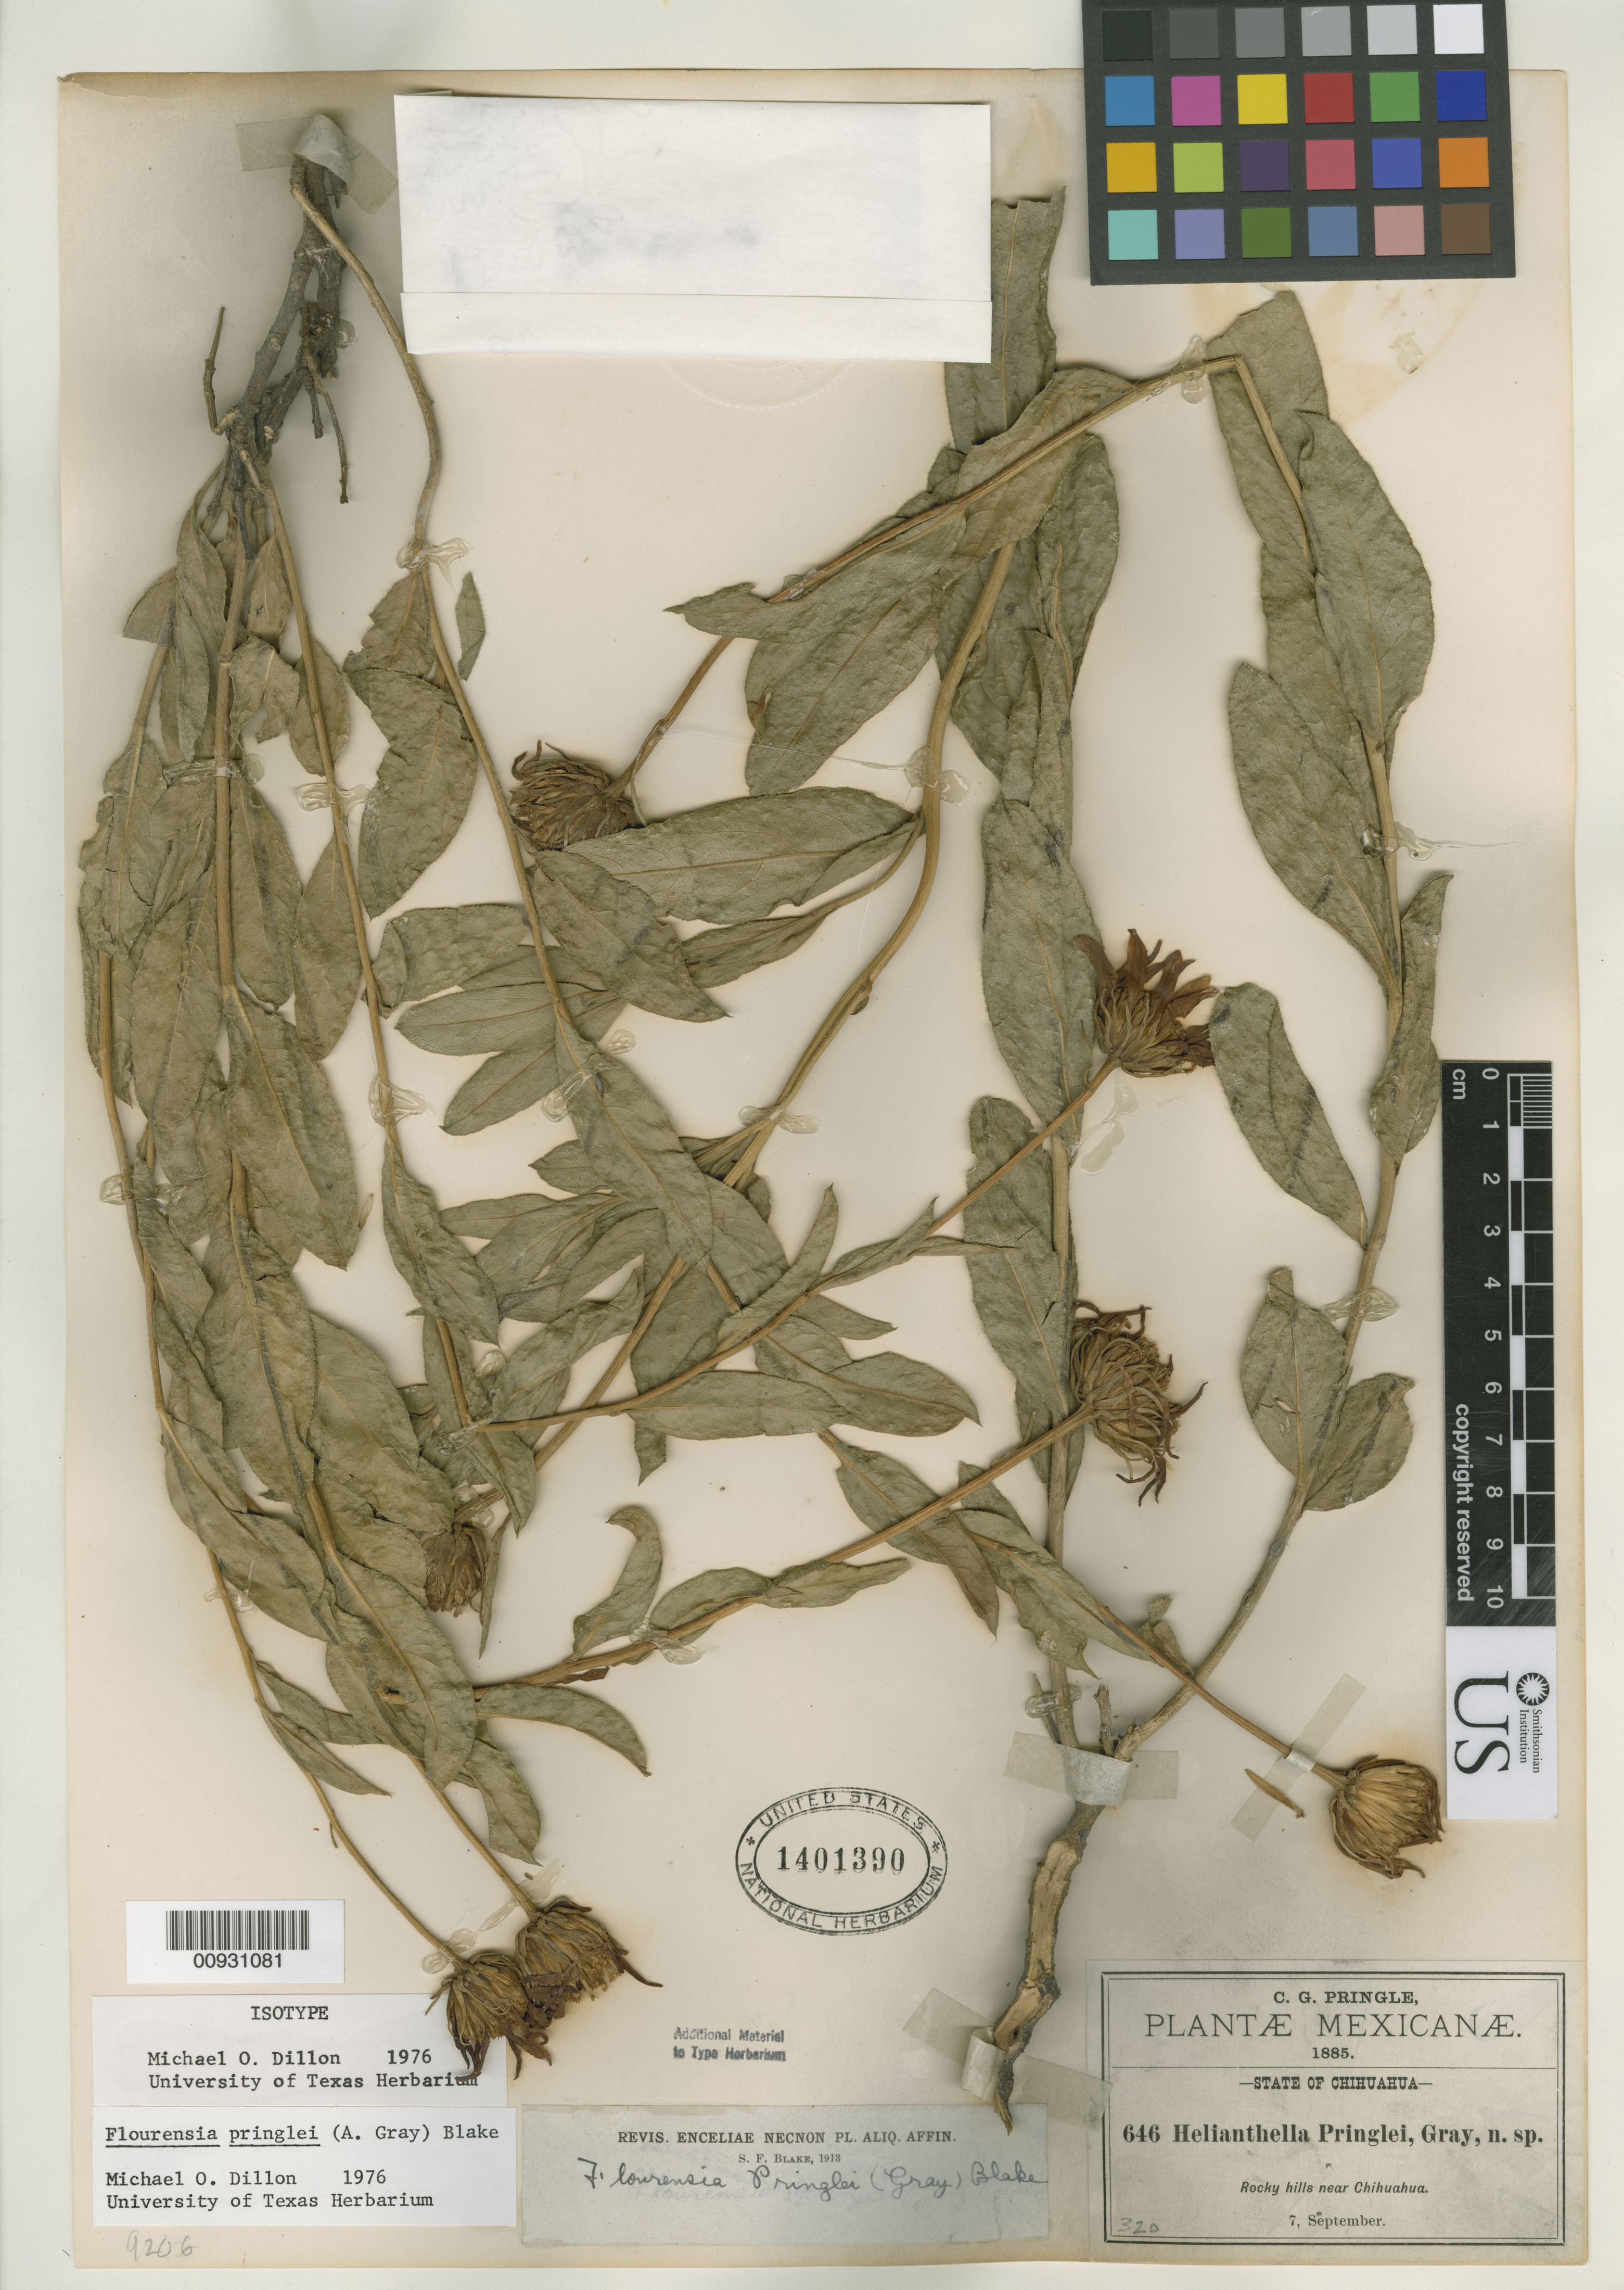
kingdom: Plantae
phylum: Tracheophyta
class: Magnoliopsida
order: Asterales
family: Asteraceae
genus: Helianthella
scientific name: Helianthella pringlei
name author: A. Gray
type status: Isotype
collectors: C. G. Pringle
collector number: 646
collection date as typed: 07 Sep 1885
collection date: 1885-09-07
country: Mexico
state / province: Chihuahua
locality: Hills near Chihuahua.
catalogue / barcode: US 1401390